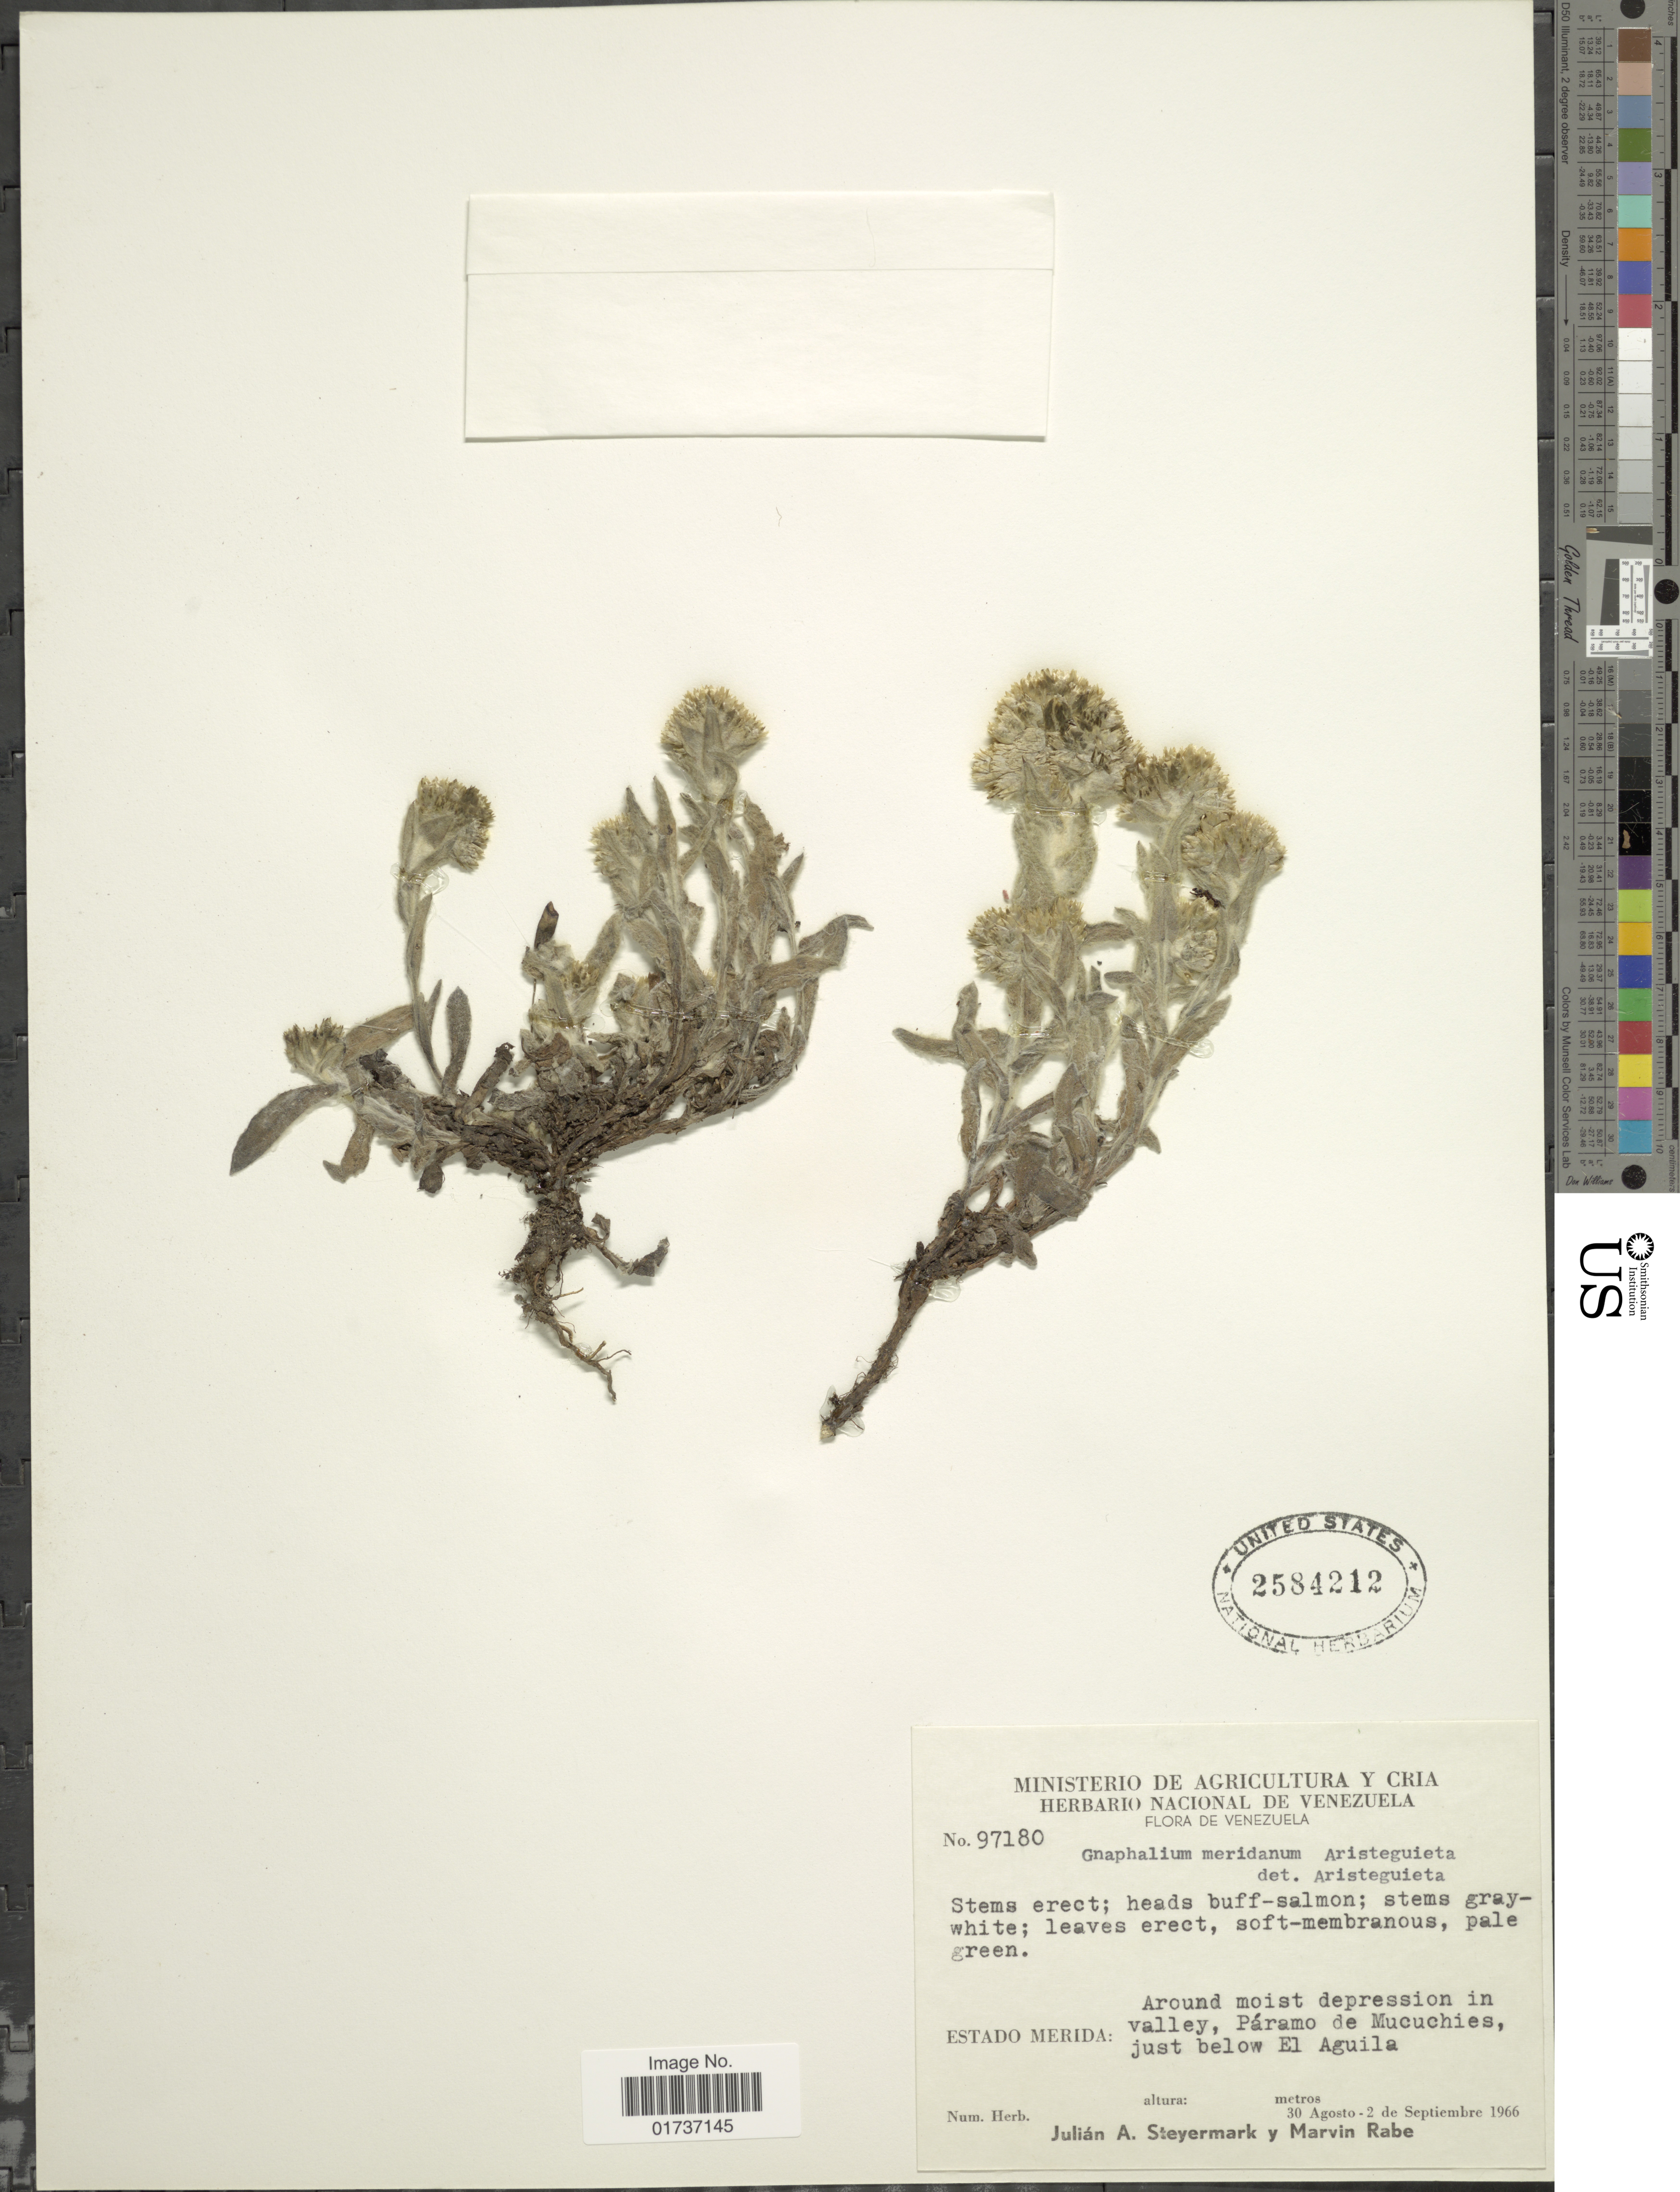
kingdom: Plantae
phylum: Tracheophyta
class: Magnoliopsida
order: Asterales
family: Asteraceae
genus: Gnaphalium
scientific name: Gnaphalium meridanum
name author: Aristeg.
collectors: J. Steyermark & M. Rabe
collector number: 97180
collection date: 1966-08-30/1966-09-02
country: Venezuela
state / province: Mérida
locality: Around moist depression in valley, Páramo de Mucuchies, just below El Aguila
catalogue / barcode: US 2584212